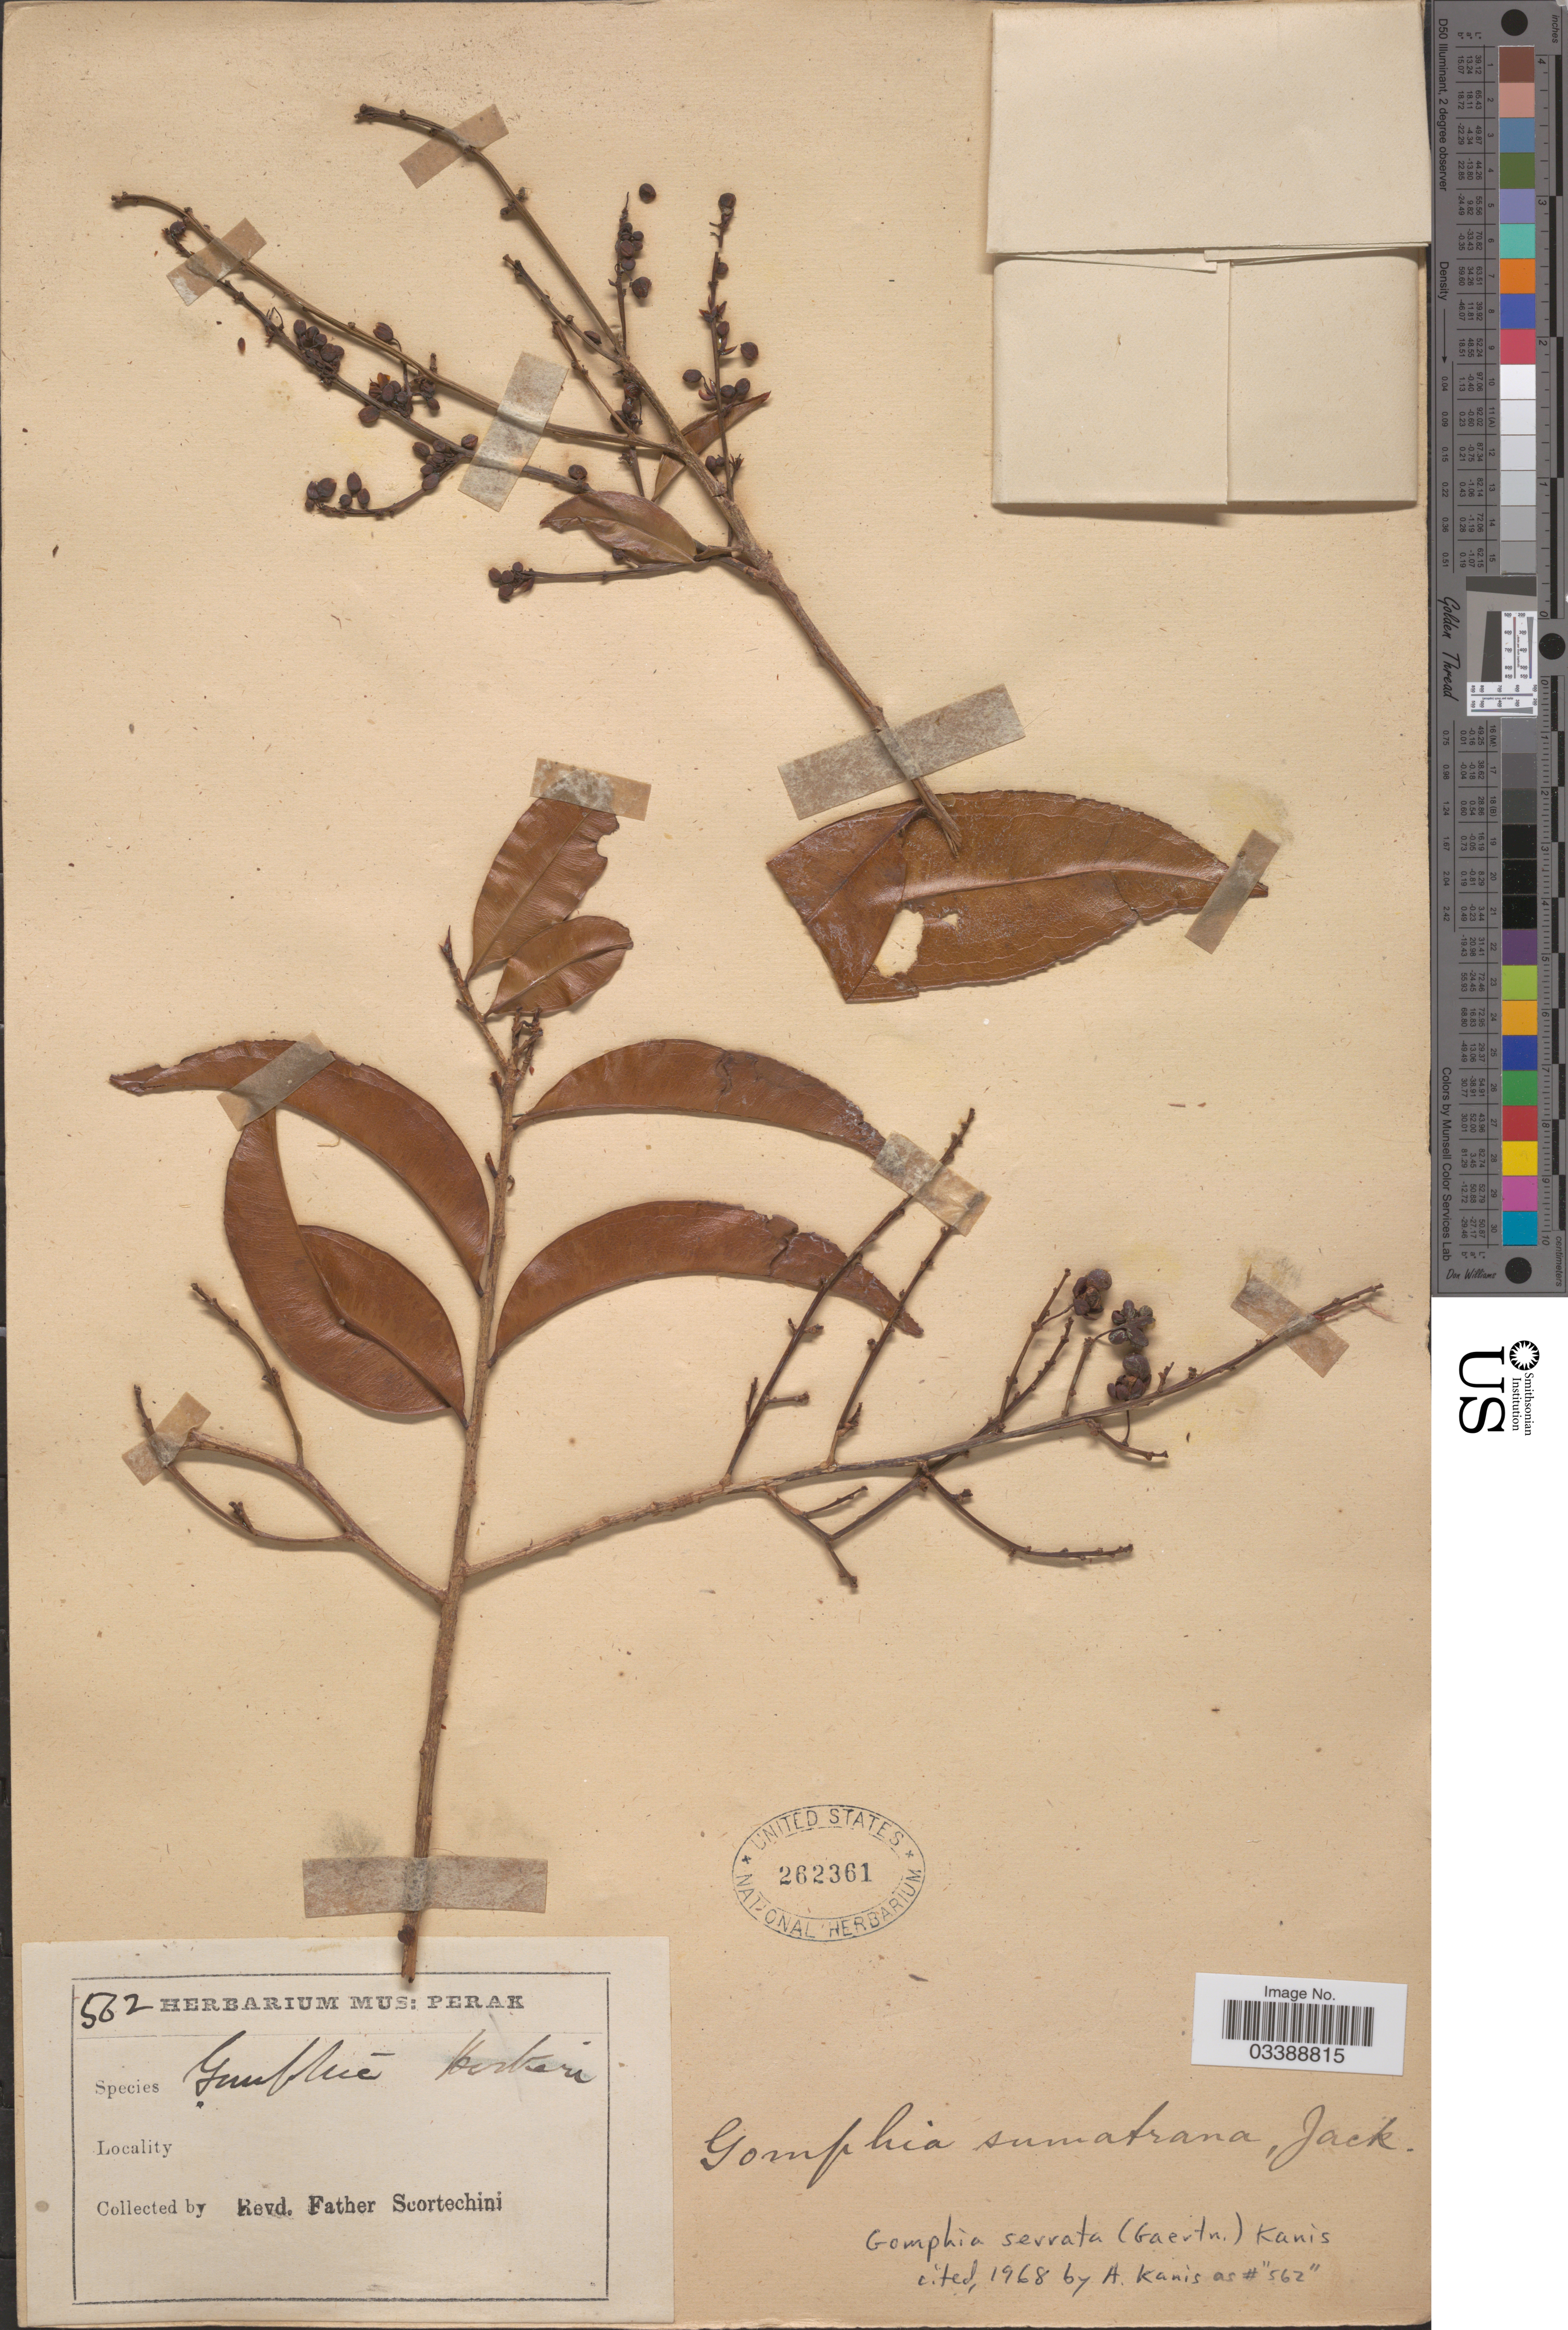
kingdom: Plantae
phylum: Tracheophyta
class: Magnoliopsida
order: Malpighiales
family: Ochnaceae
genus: Campylospermum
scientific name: Campylospermum serratum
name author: (Gaertn.) Bittrich & M.C.E. Amaral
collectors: Fr. Scortechini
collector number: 562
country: Malaysia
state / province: Perak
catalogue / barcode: US 262361